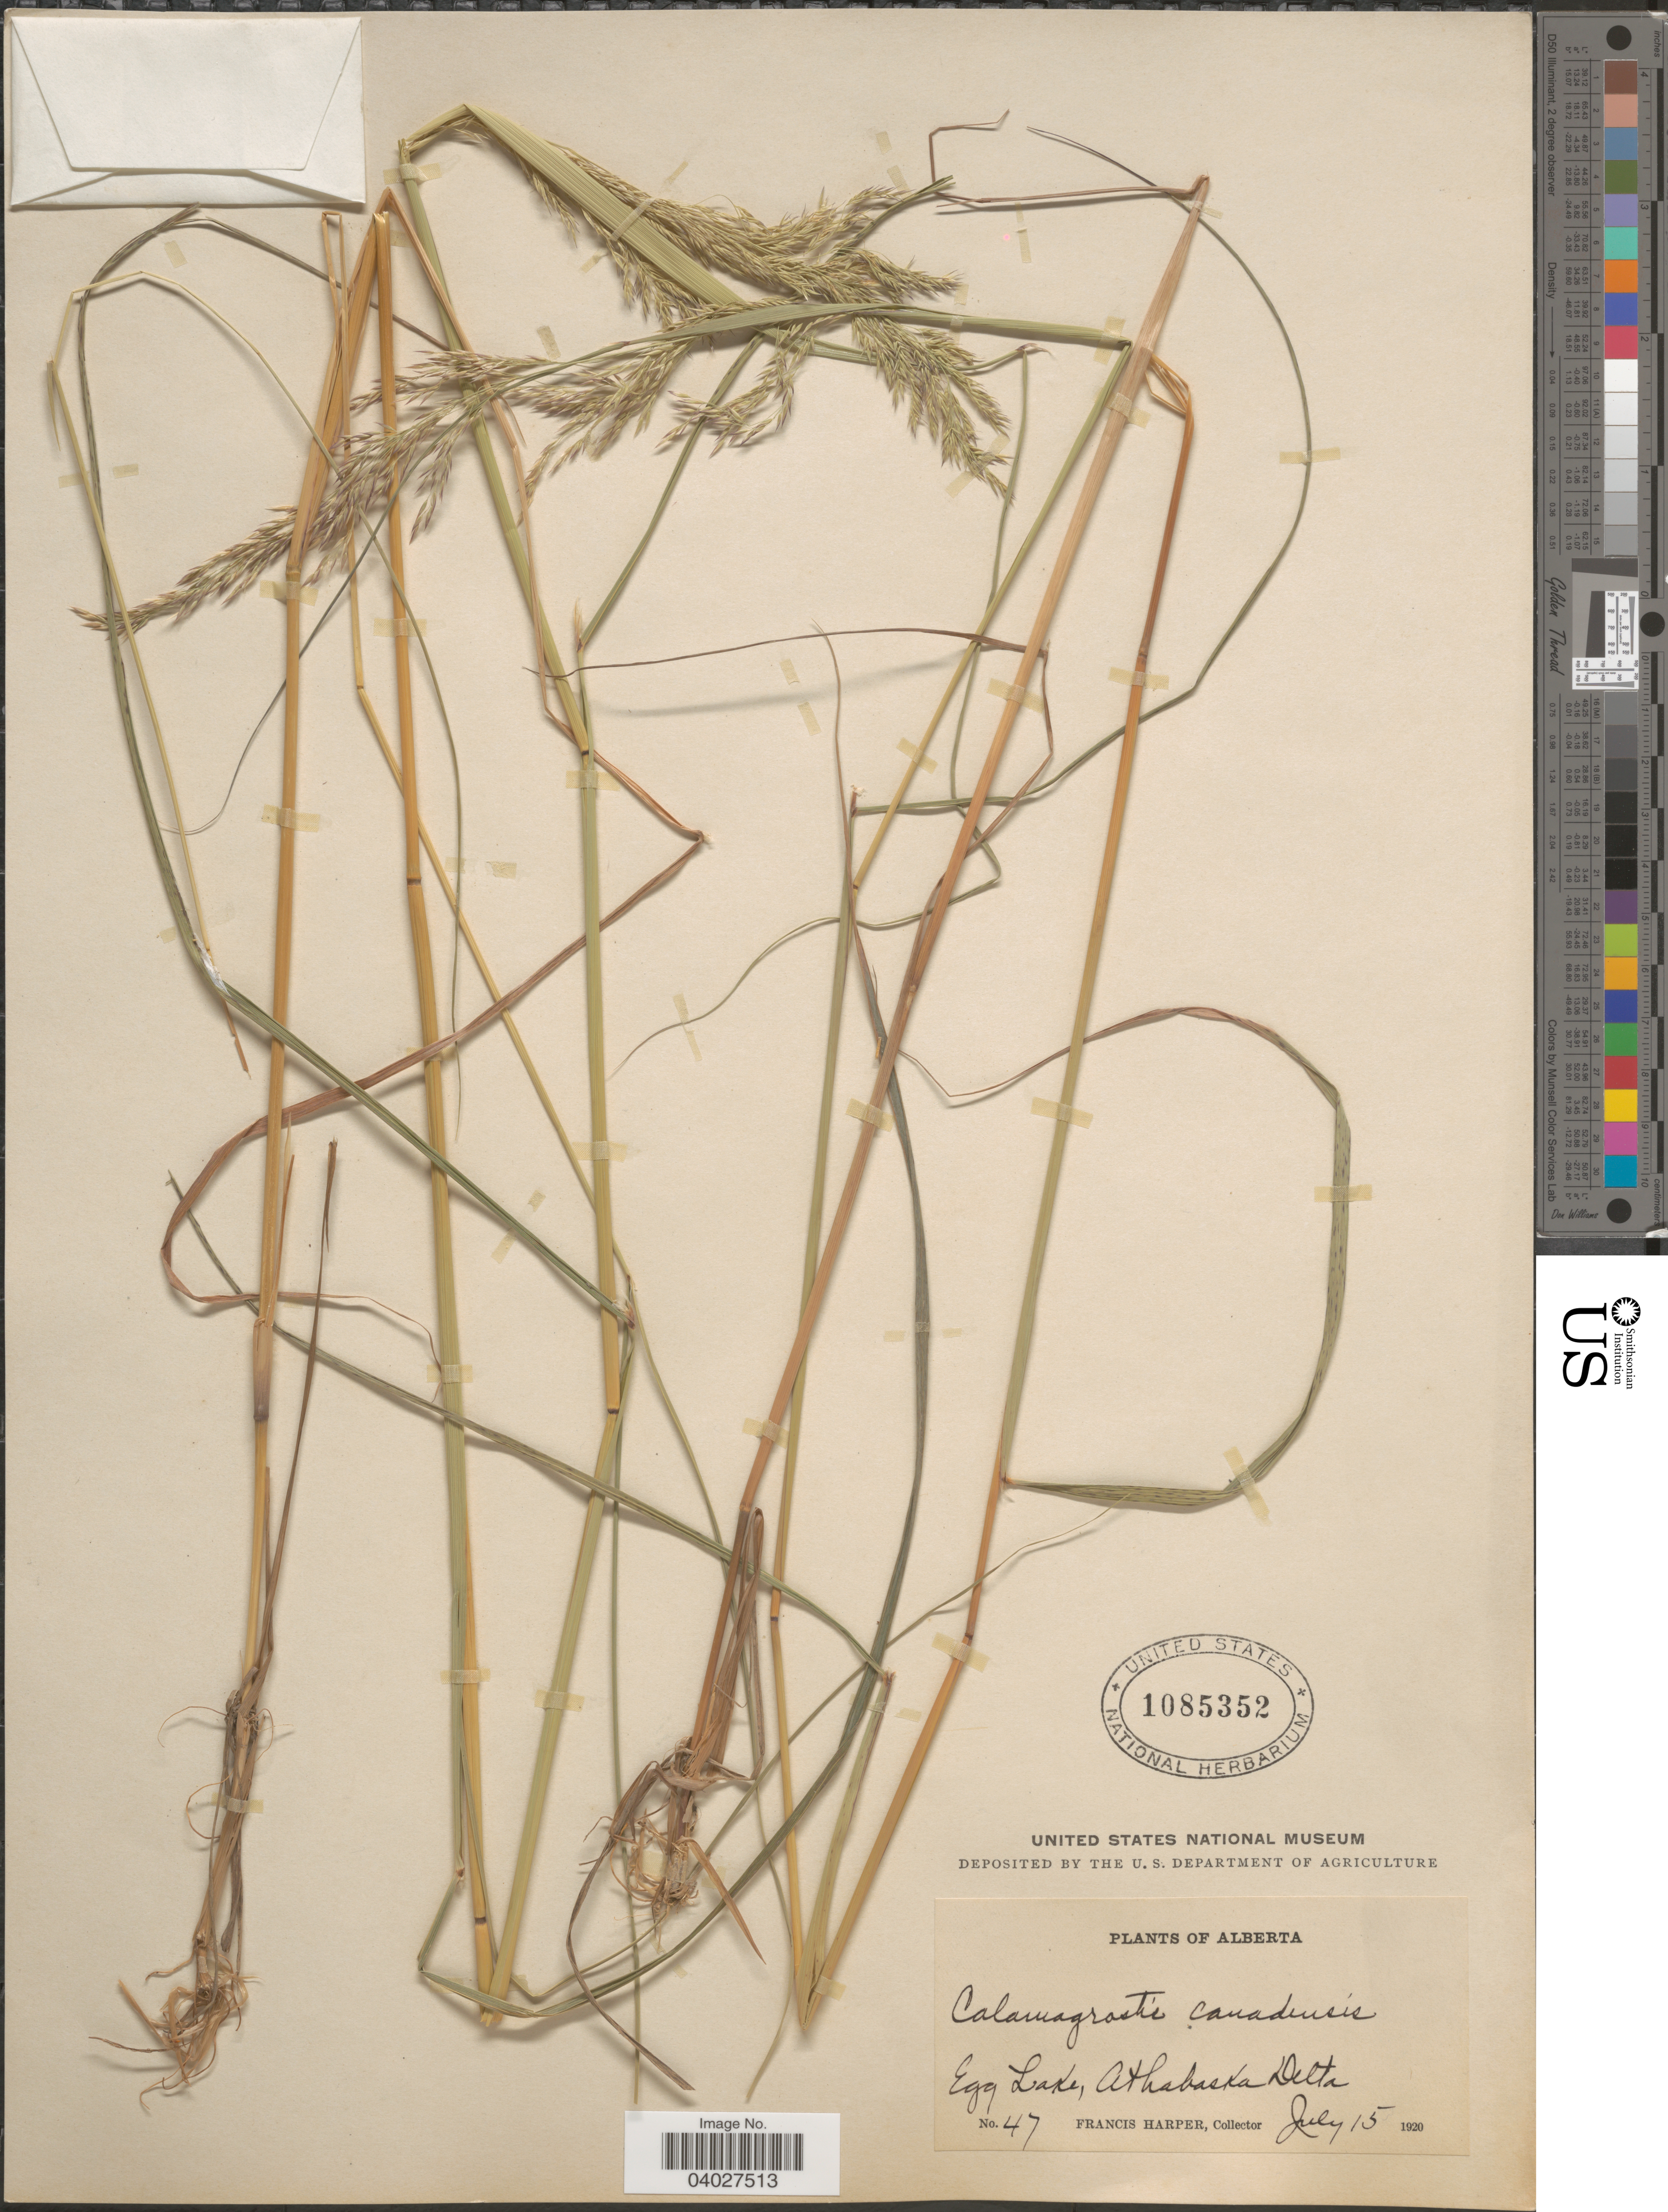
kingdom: Plantae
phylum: Tracheophyta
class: Liliopsida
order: Poales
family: Poaceae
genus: Calamagrostis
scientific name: Calamagrostis canadensis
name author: (Michx.) P. Beauv.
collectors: F. Harper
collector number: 47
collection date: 1920-07-15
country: Canada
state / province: Alberta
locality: Egg Lake, Athabaska Delta.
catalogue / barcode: US 1085352